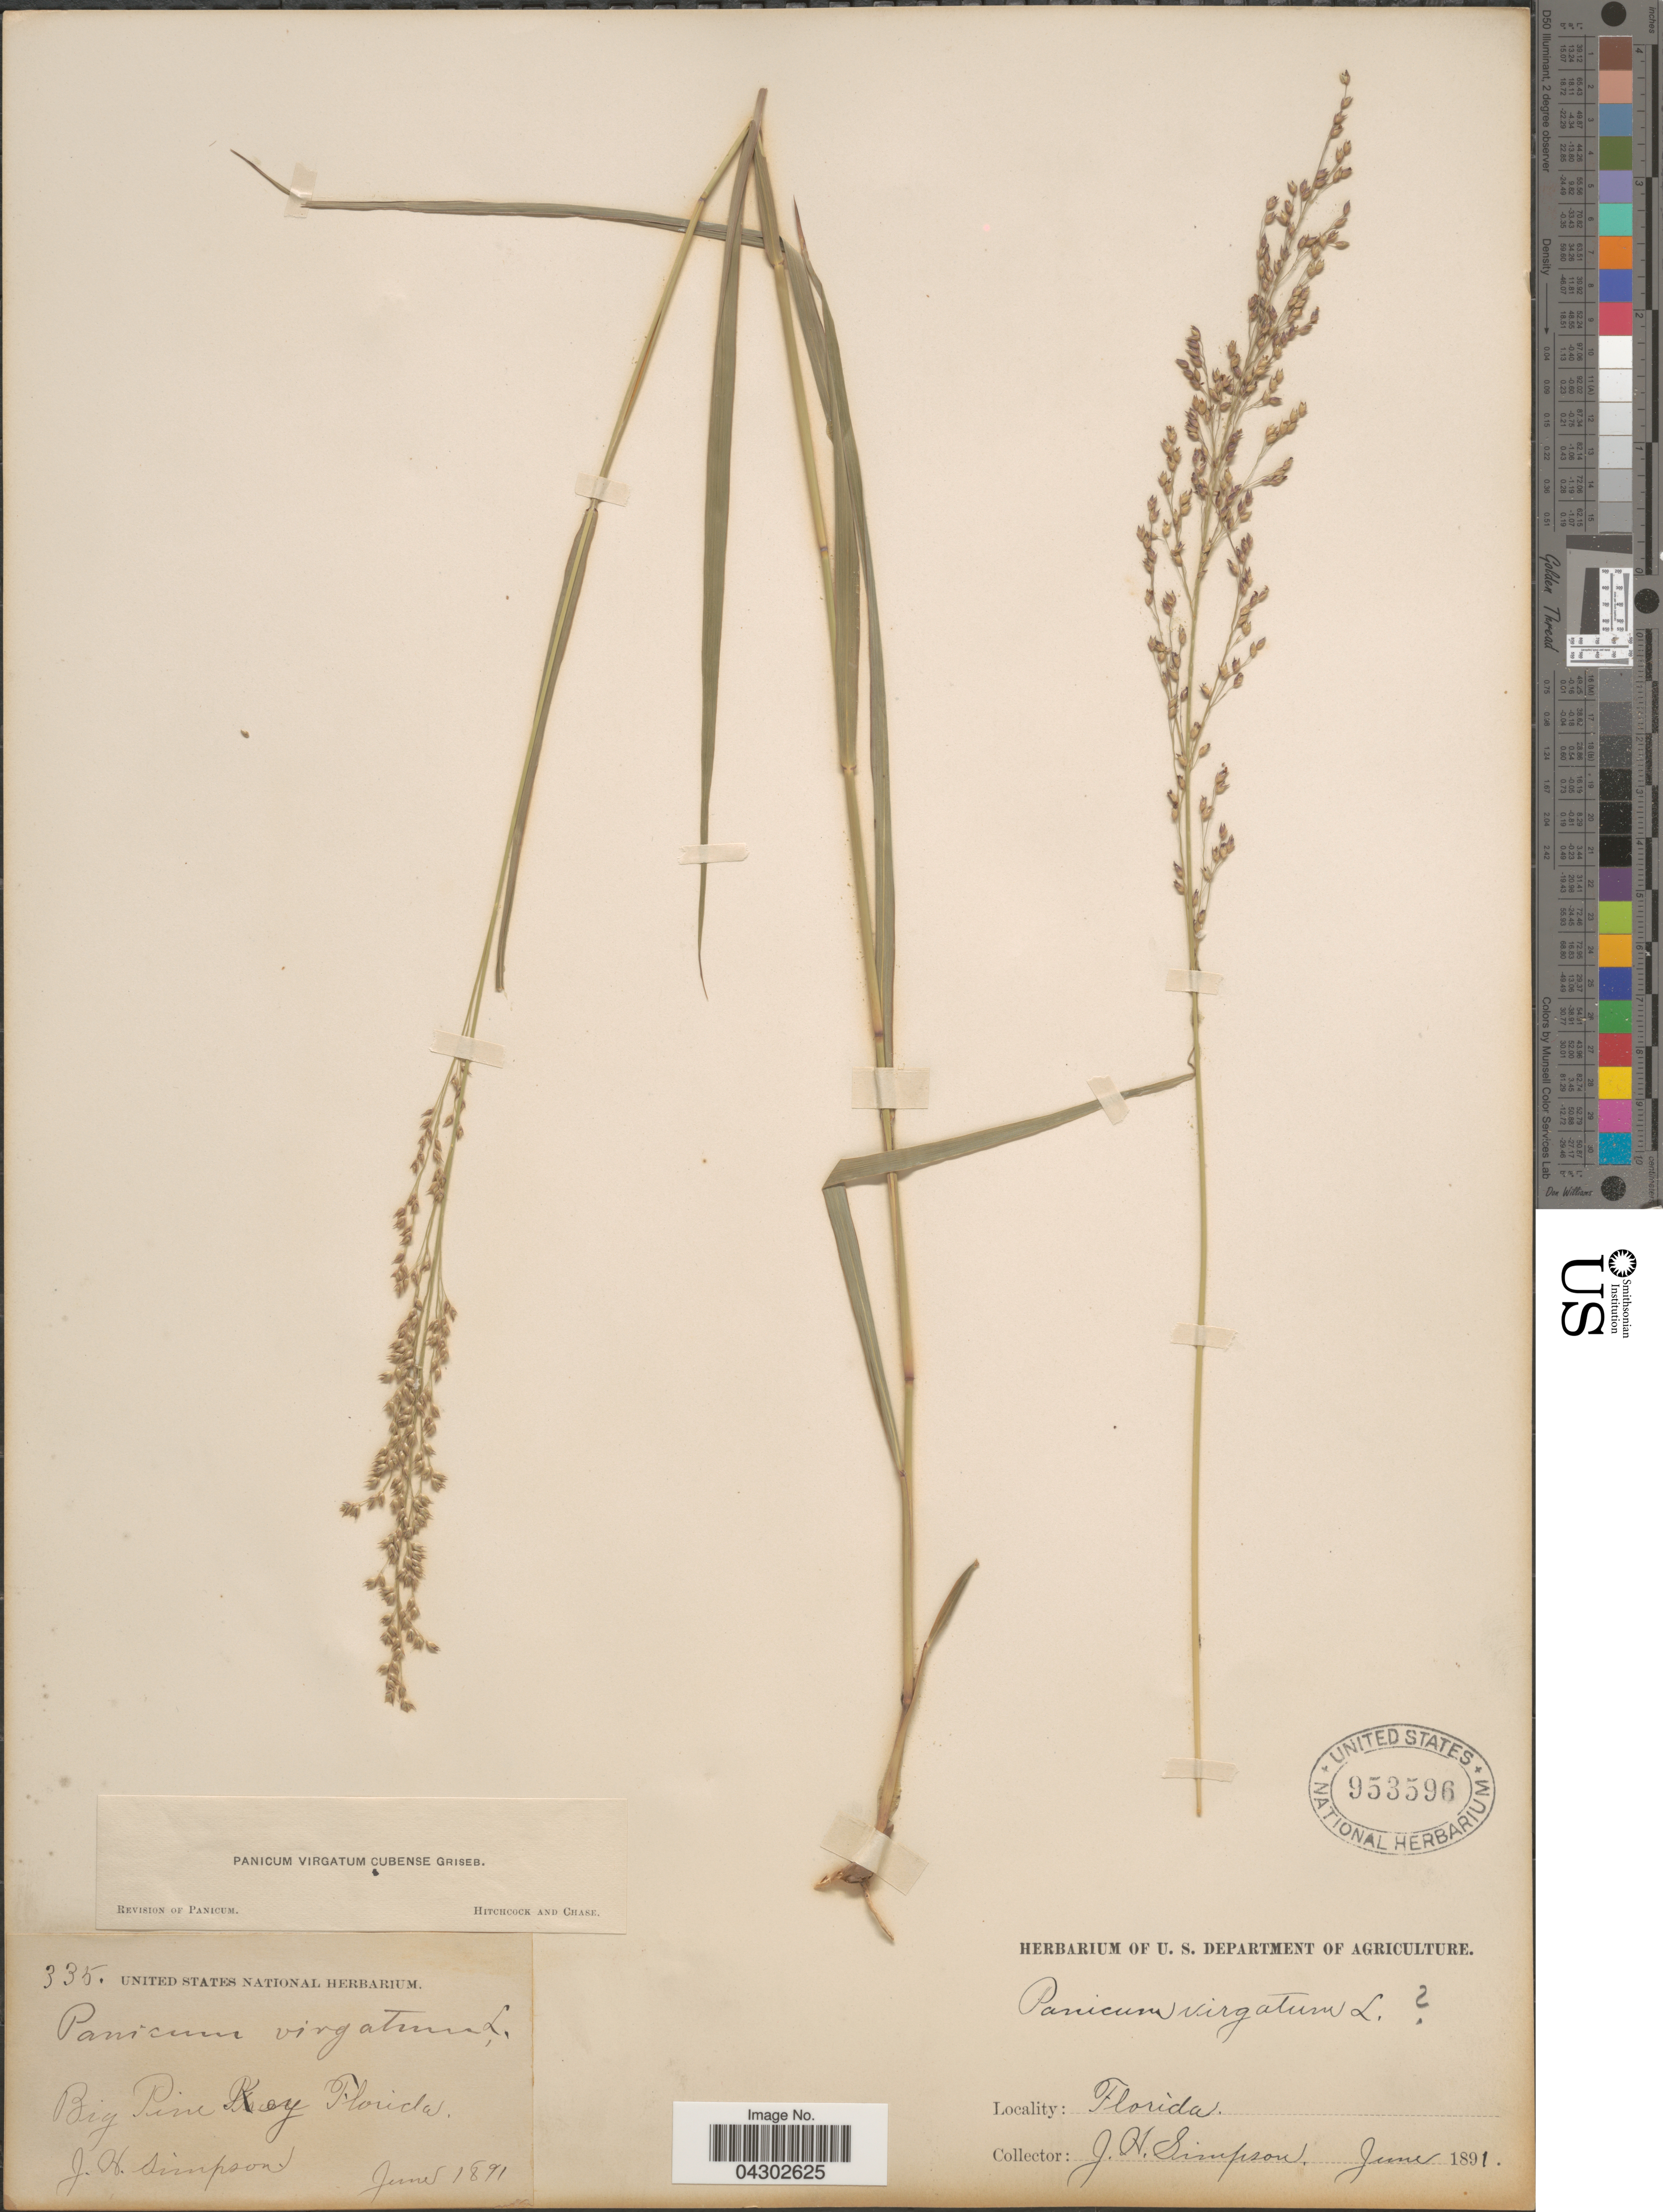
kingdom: Plantae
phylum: Tracheophyta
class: Liliopsida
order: Poales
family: Poaceae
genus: Panicum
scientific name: Panicum virgatum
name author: L.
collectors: J. H. Simpson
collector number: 335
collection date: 1891-06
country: United States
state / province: Florida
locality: Big Pine Key Florida.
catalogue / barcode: US 953596